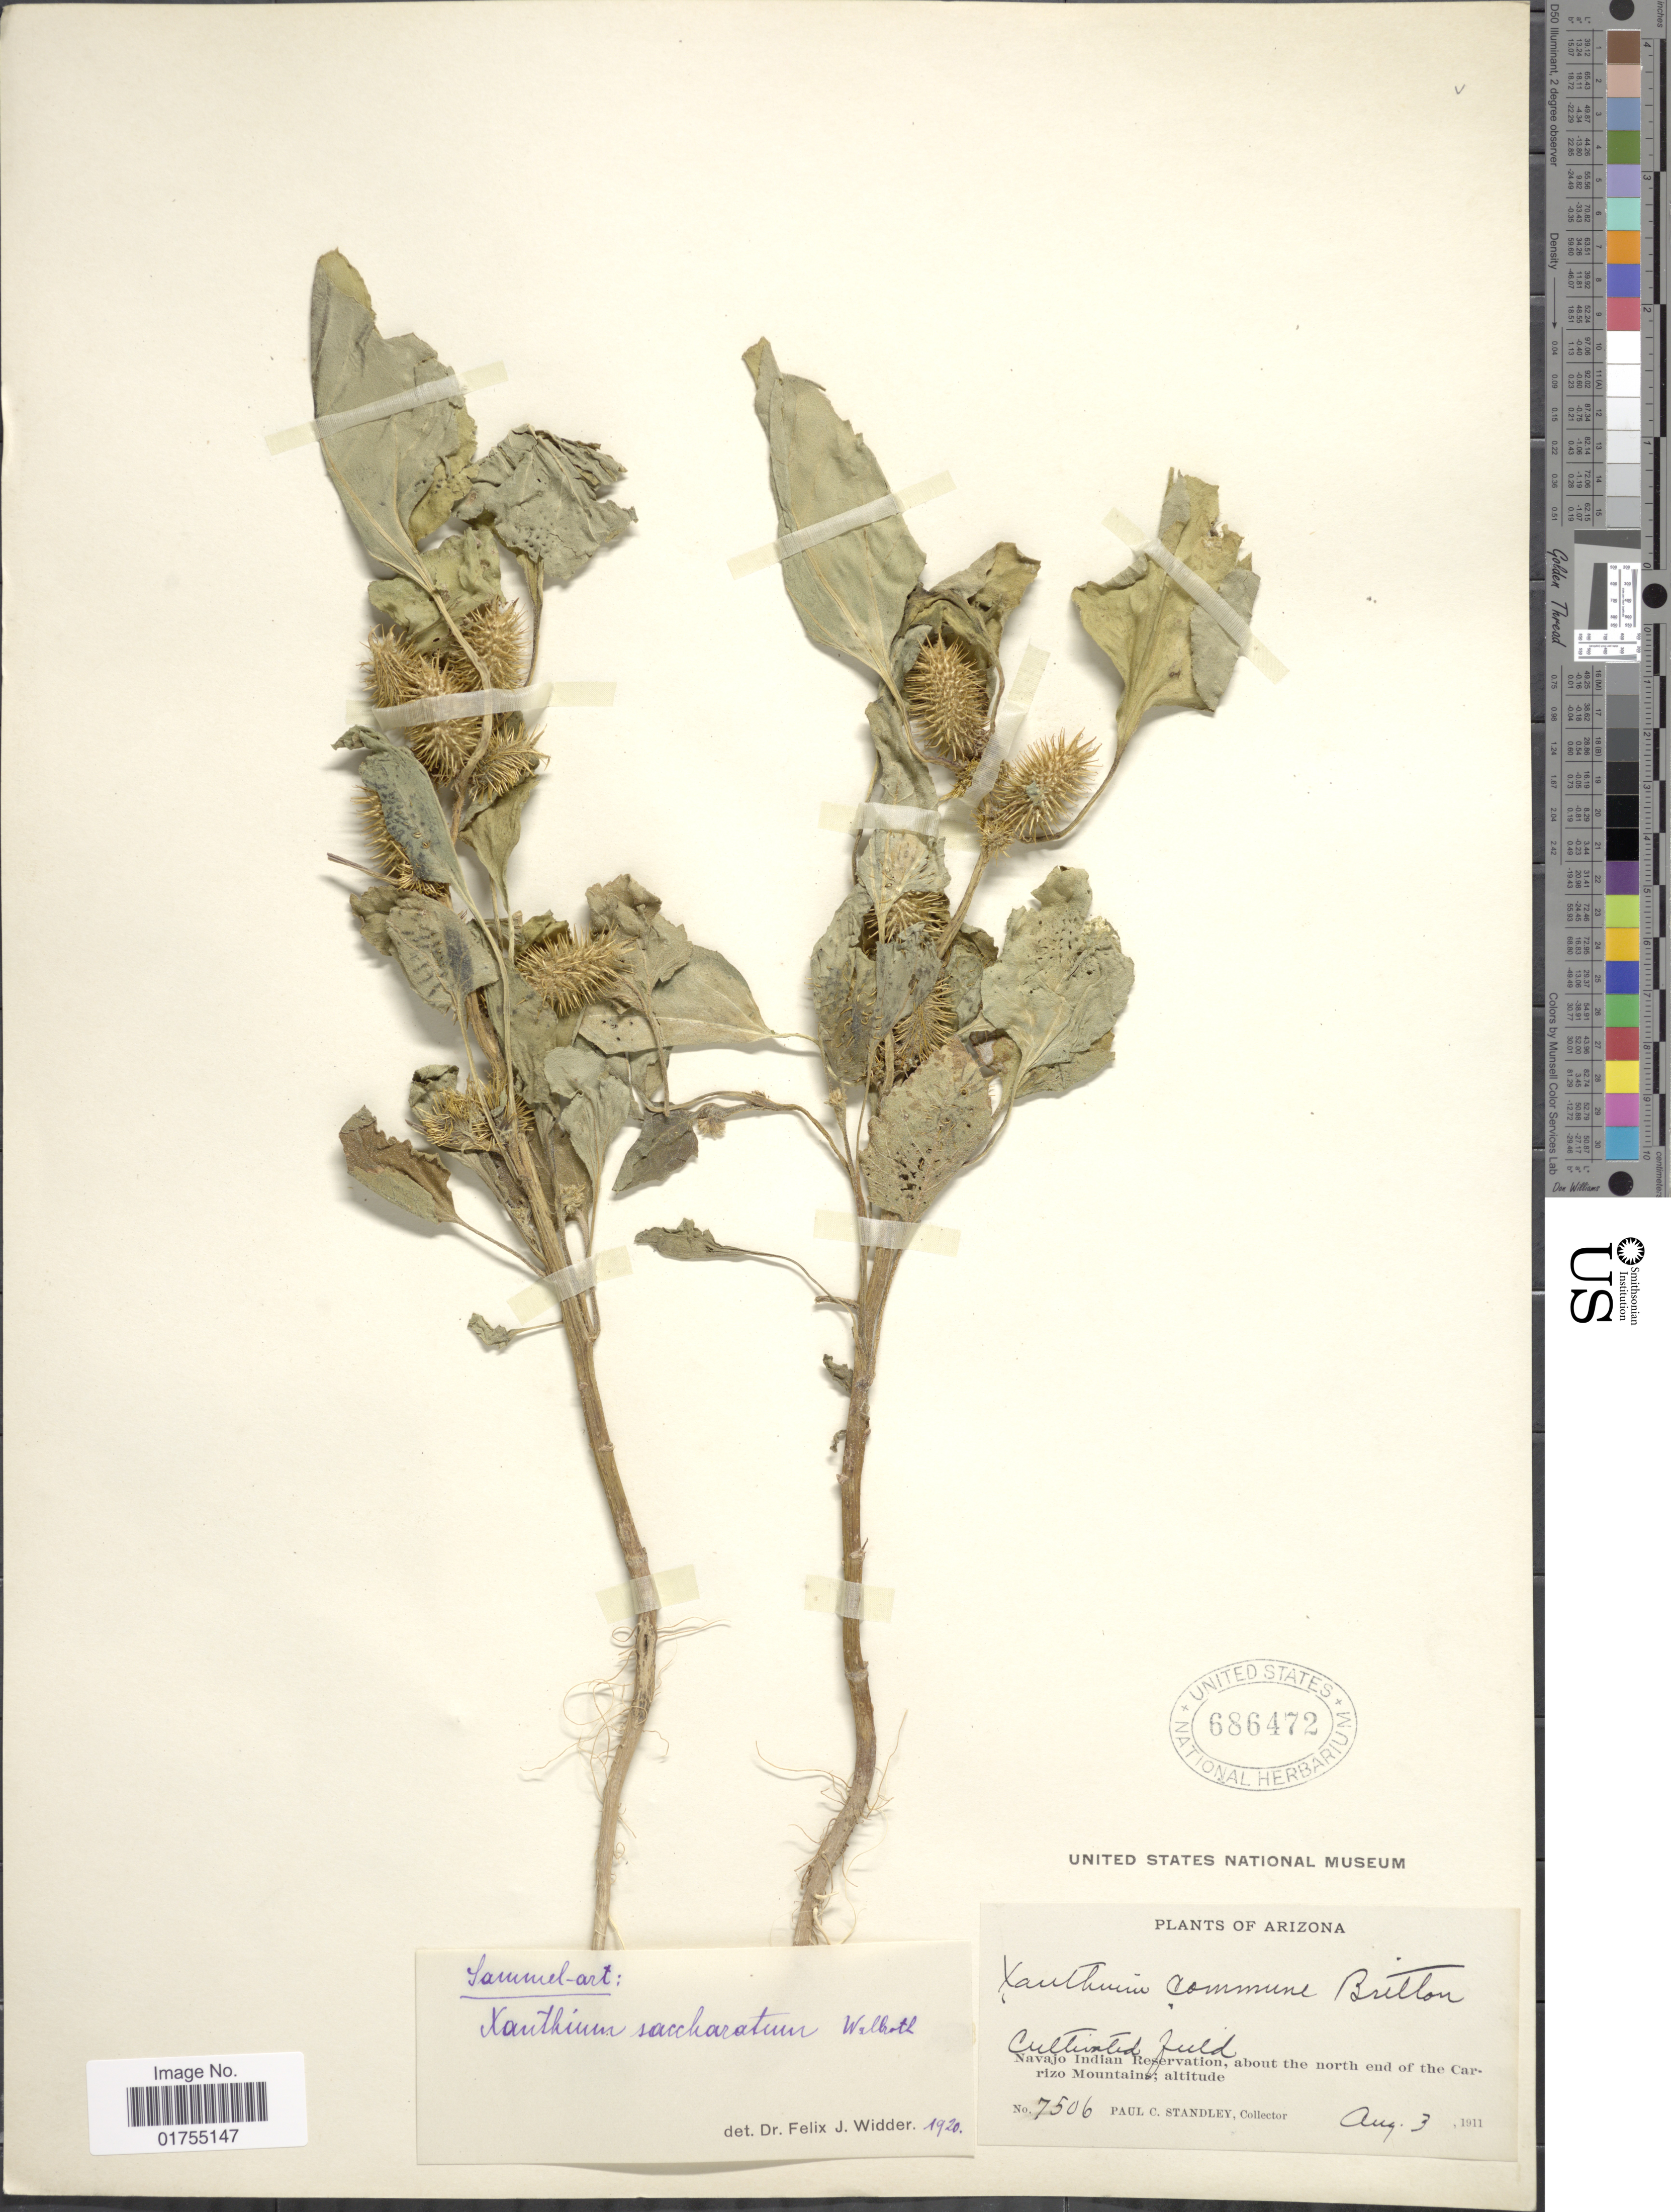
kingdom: Plantae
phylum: Tracheophyta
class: Magnoliopsida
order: Asterales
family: Asteraceae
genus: Xanthium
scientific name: Xanthium strumarium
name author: L.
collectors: P. C. Standley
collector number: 7506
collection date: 1911-08-03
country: United States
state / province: Arizona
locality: Navajo Indian Reservation, about the north end of the Carizo Mountains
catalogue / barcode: US 686472